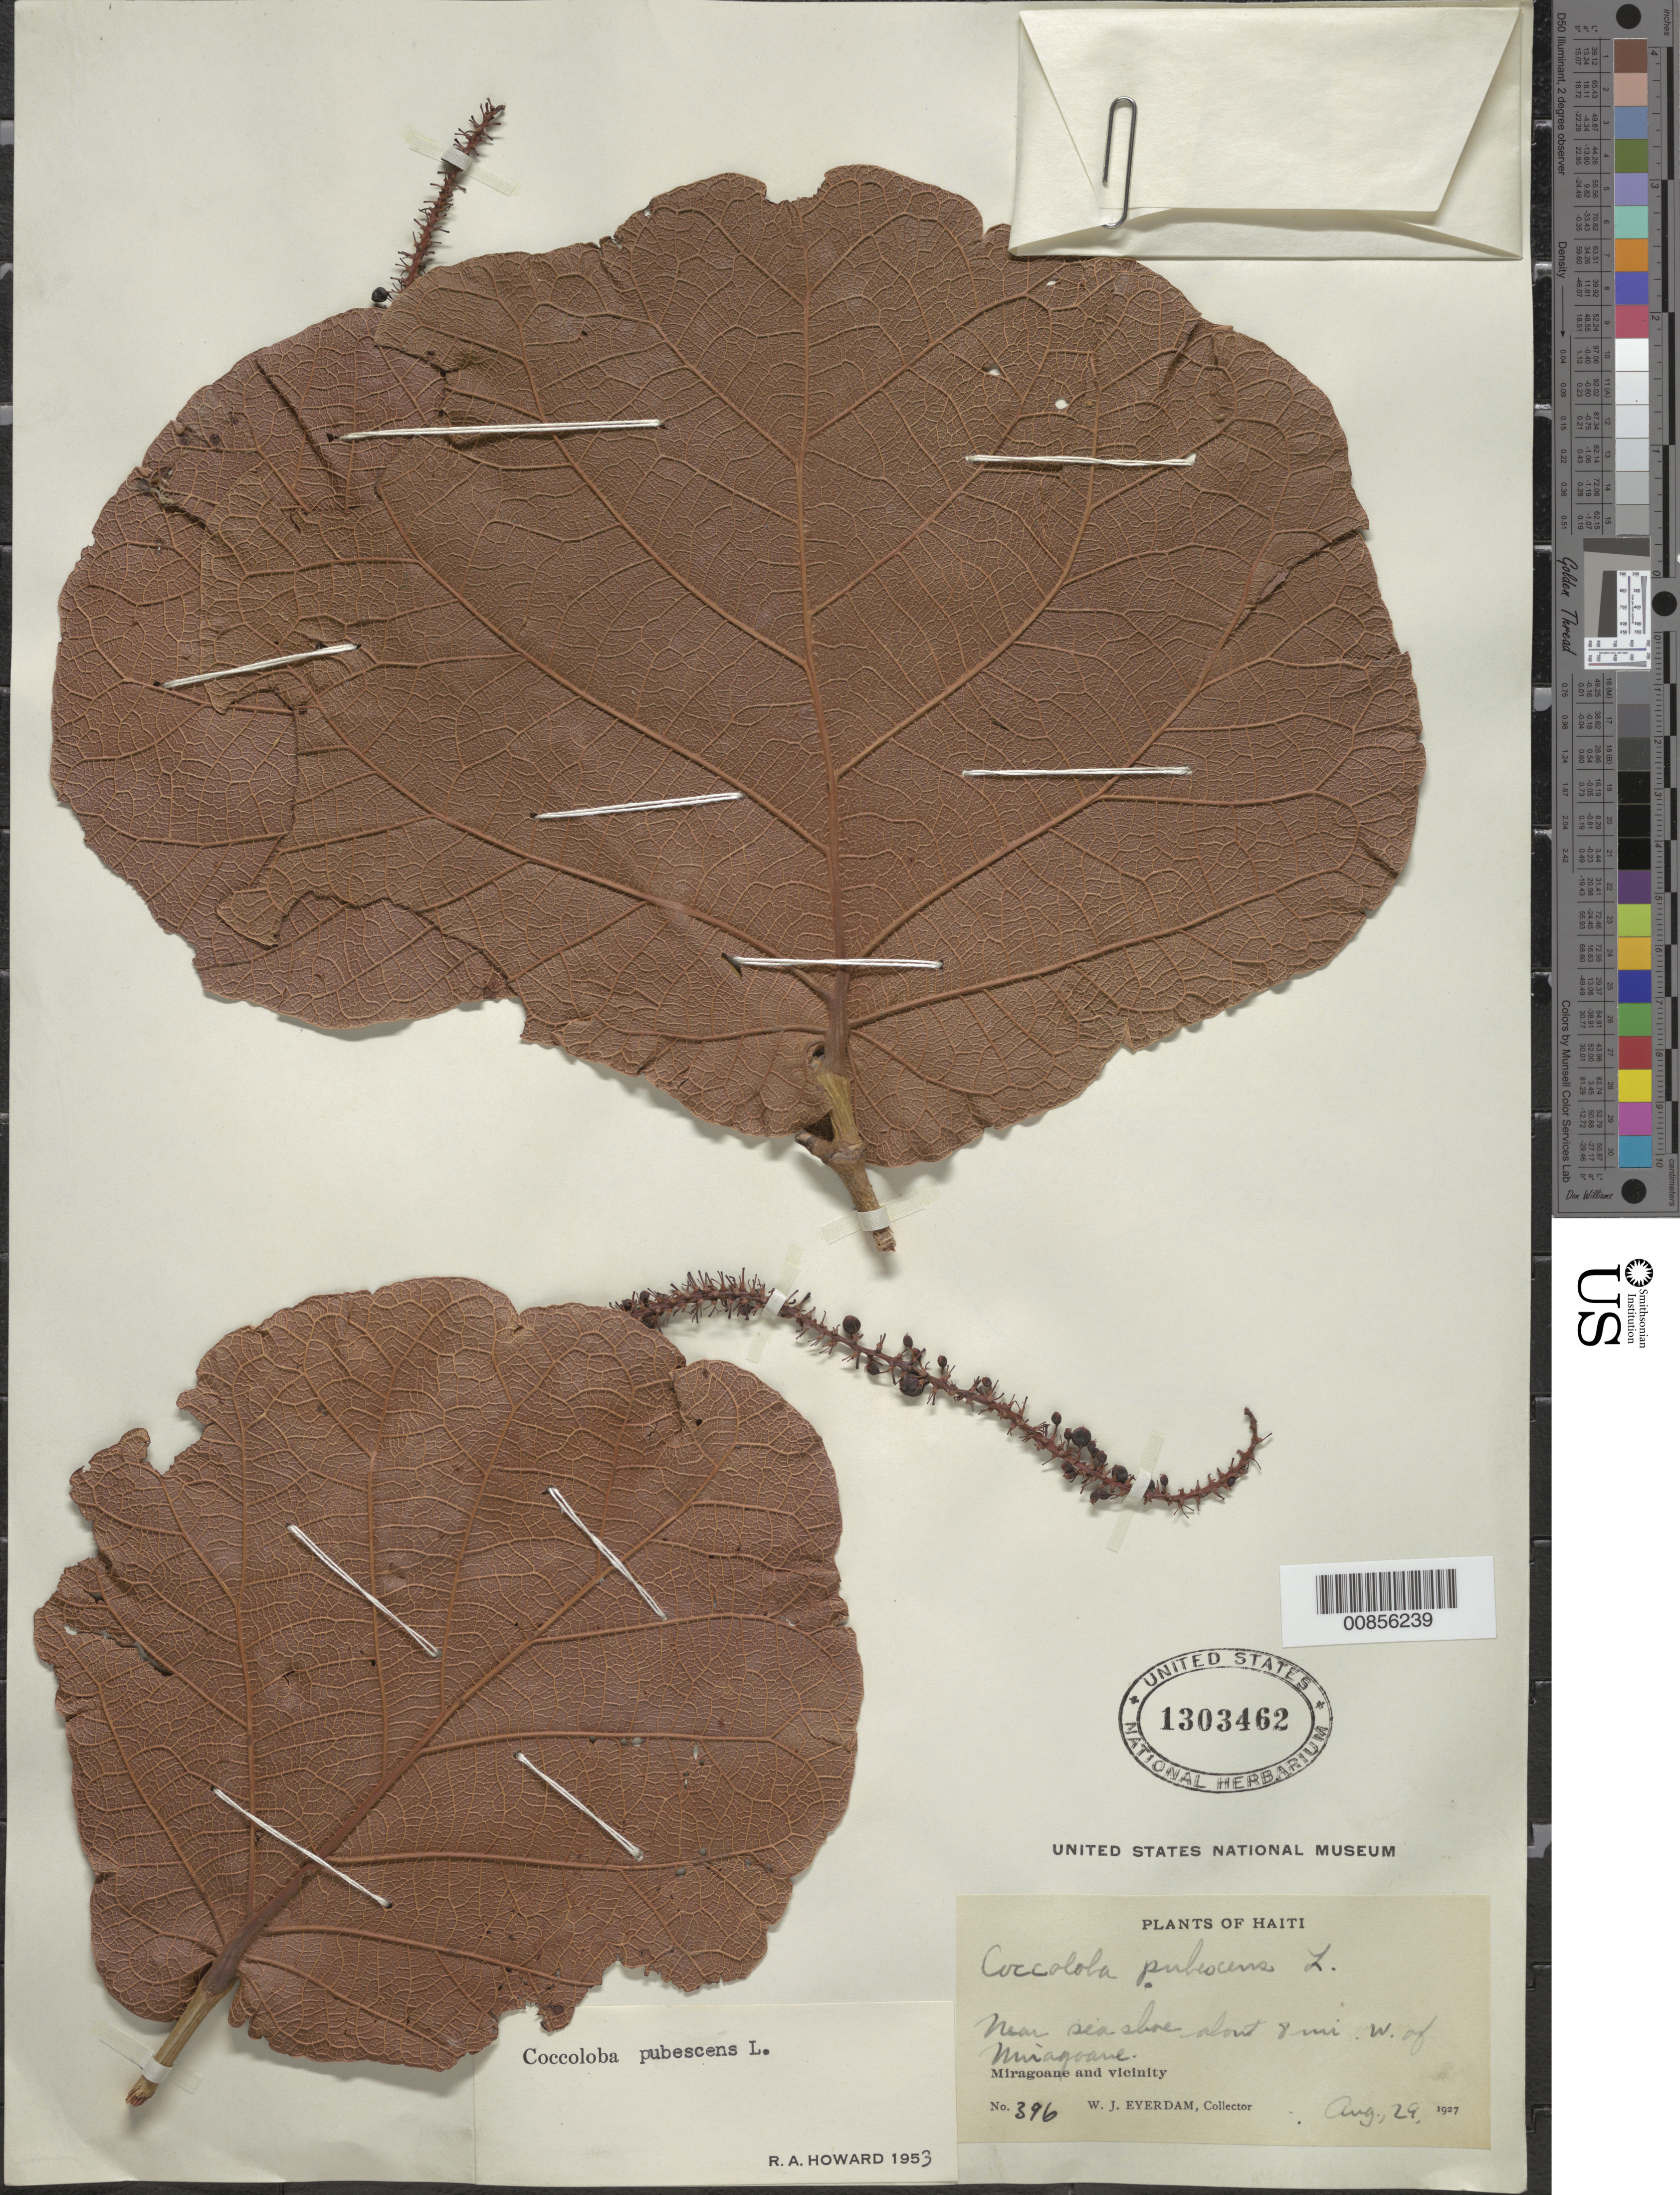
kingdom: Plantae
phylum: Tracheophyta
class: Magnoliopsida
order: Caryophyllales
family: Polygonaceae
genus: Coccoloba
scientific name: Coccoloba pubescens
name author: L.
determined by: Howard, R. A.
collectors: W. J. Eyerdam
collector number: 396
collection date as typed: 29 Aug 1927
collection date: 1927-08-29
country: Haiti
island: Hispaniola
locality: Near sea shore about 8 mi. W of Miragoane.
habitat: Near sea shore.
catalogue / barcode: US 1303462